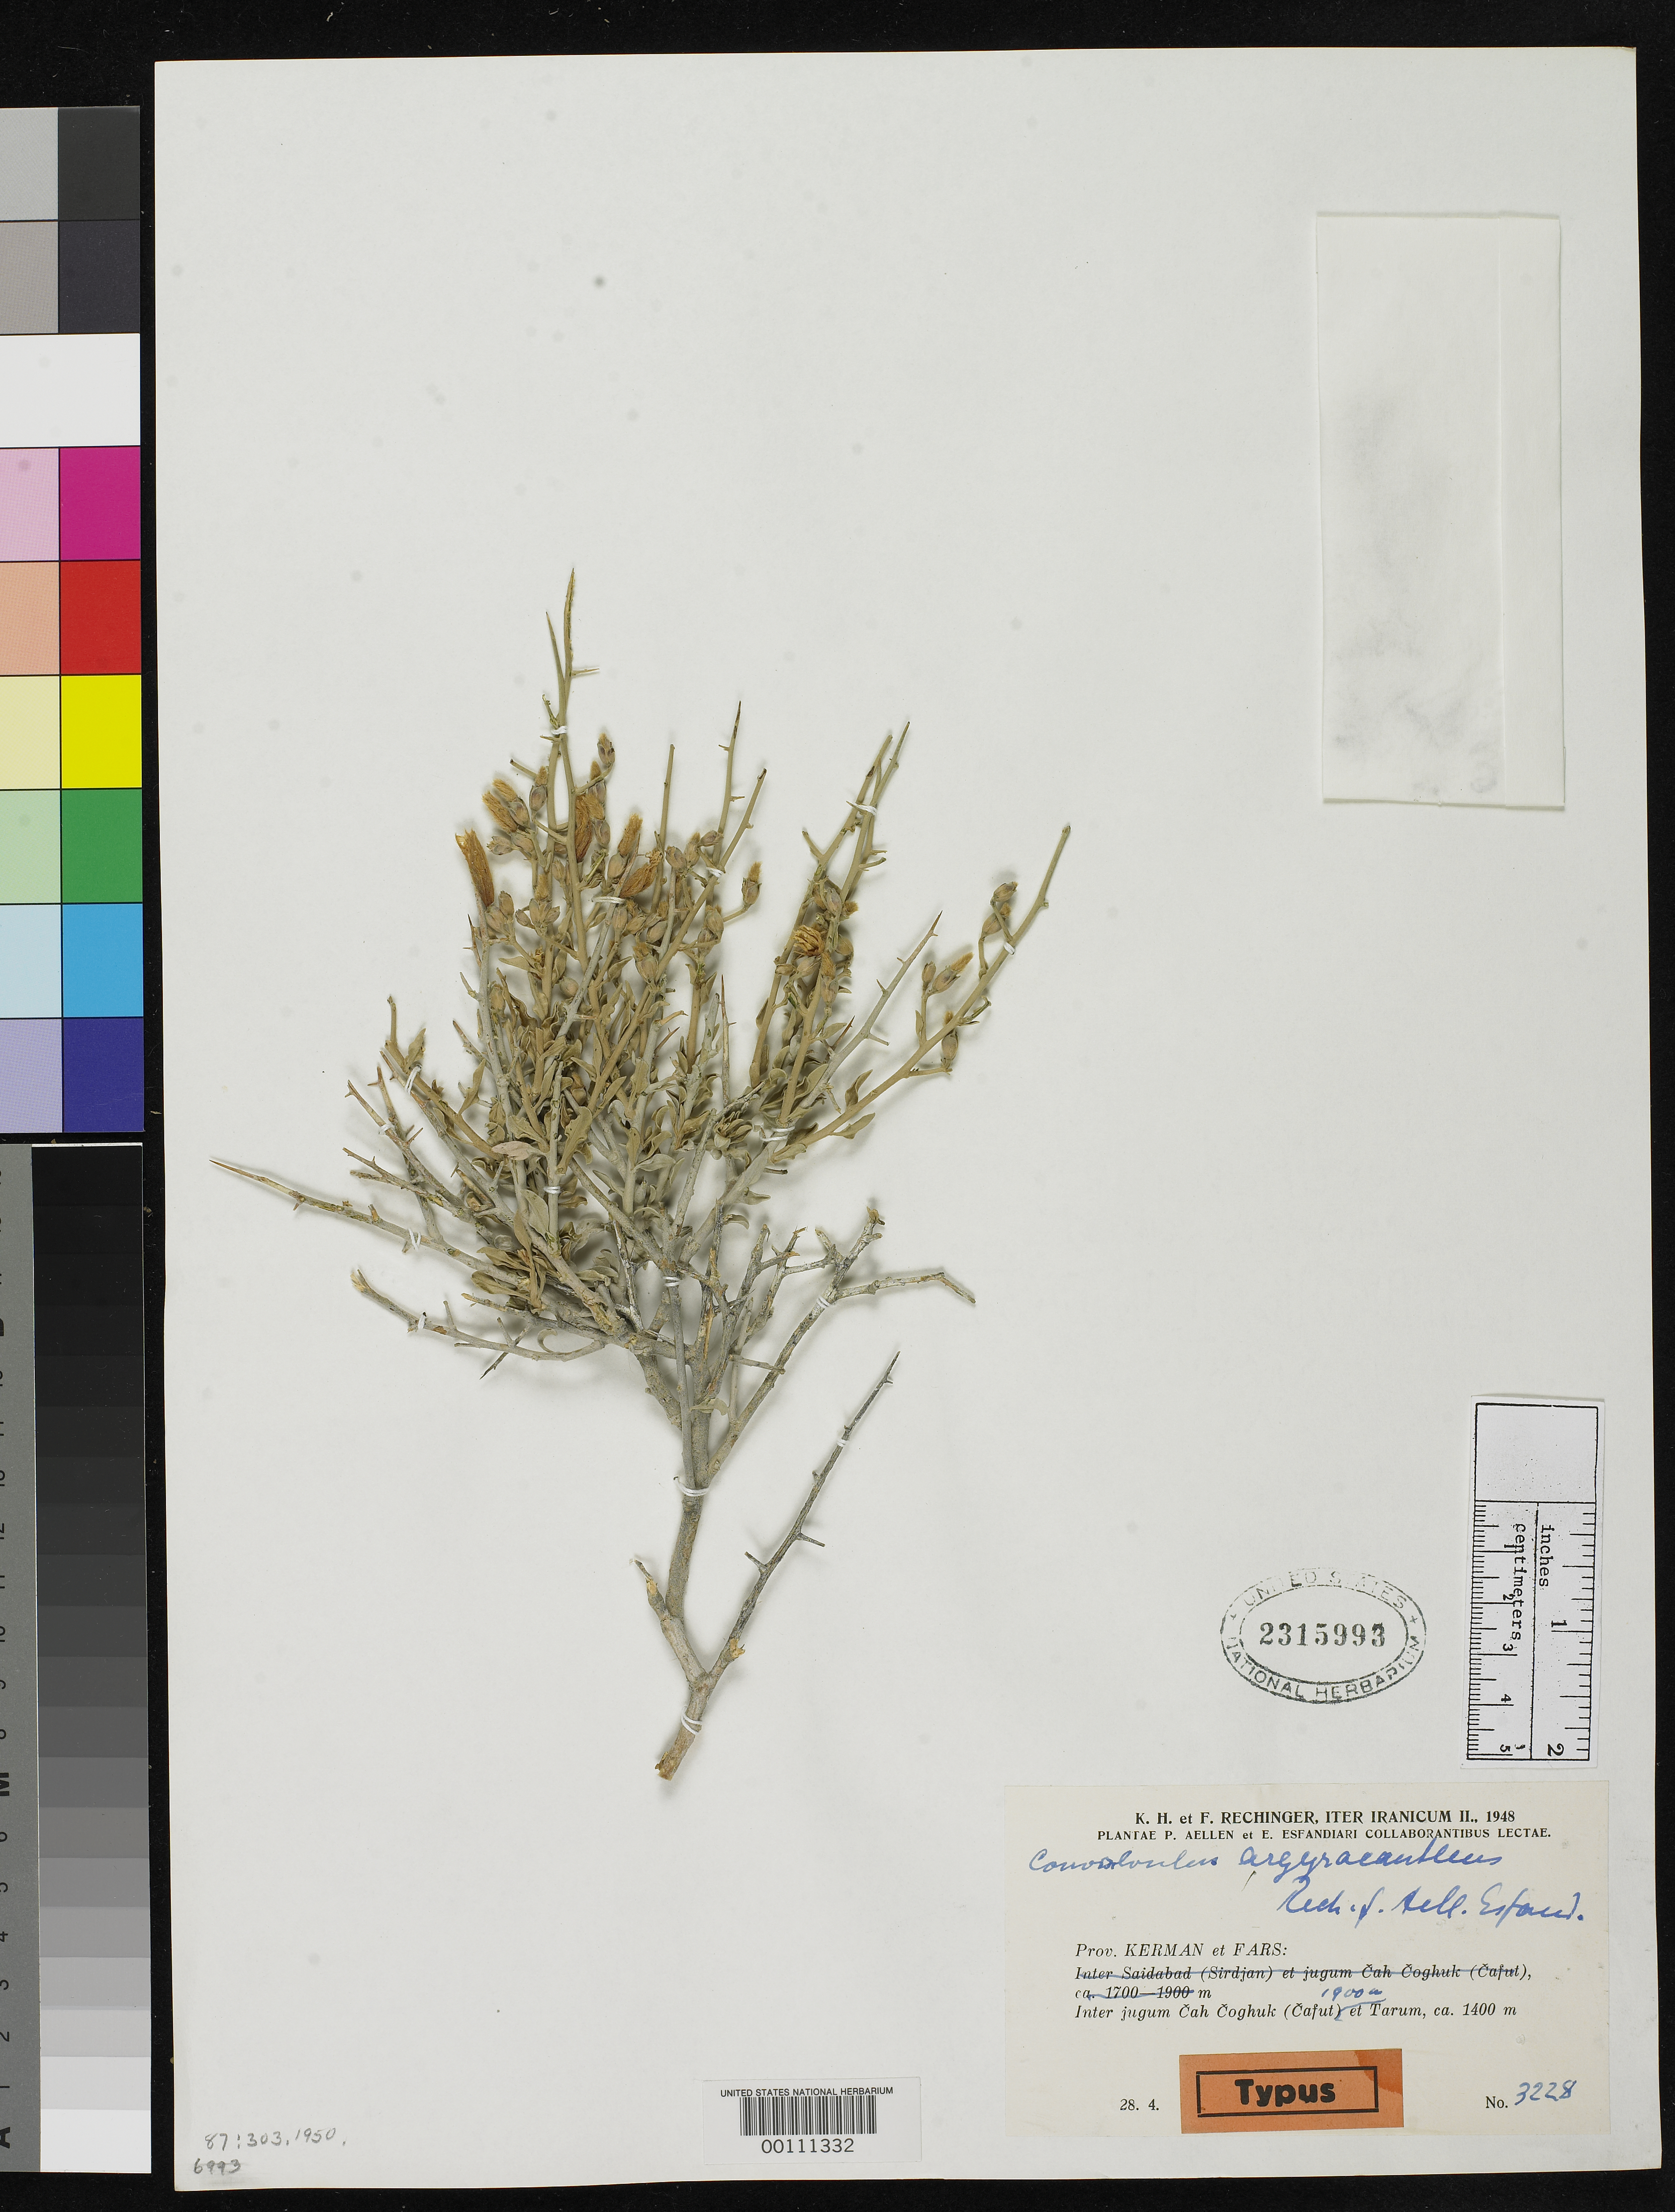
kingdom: Plantae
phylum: Tracheophyta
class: Magnoliopsida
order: Solanales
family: Convolvulaceae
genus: Convolvulus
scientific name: Convolvulus argyracanthus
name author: Rech. f.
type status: Isotype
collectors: K. H. Rechinger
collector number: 3228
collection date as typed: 28 Apr 1948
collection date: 1948-04-28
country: Iran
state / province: Kerman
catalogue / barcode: US 2315993